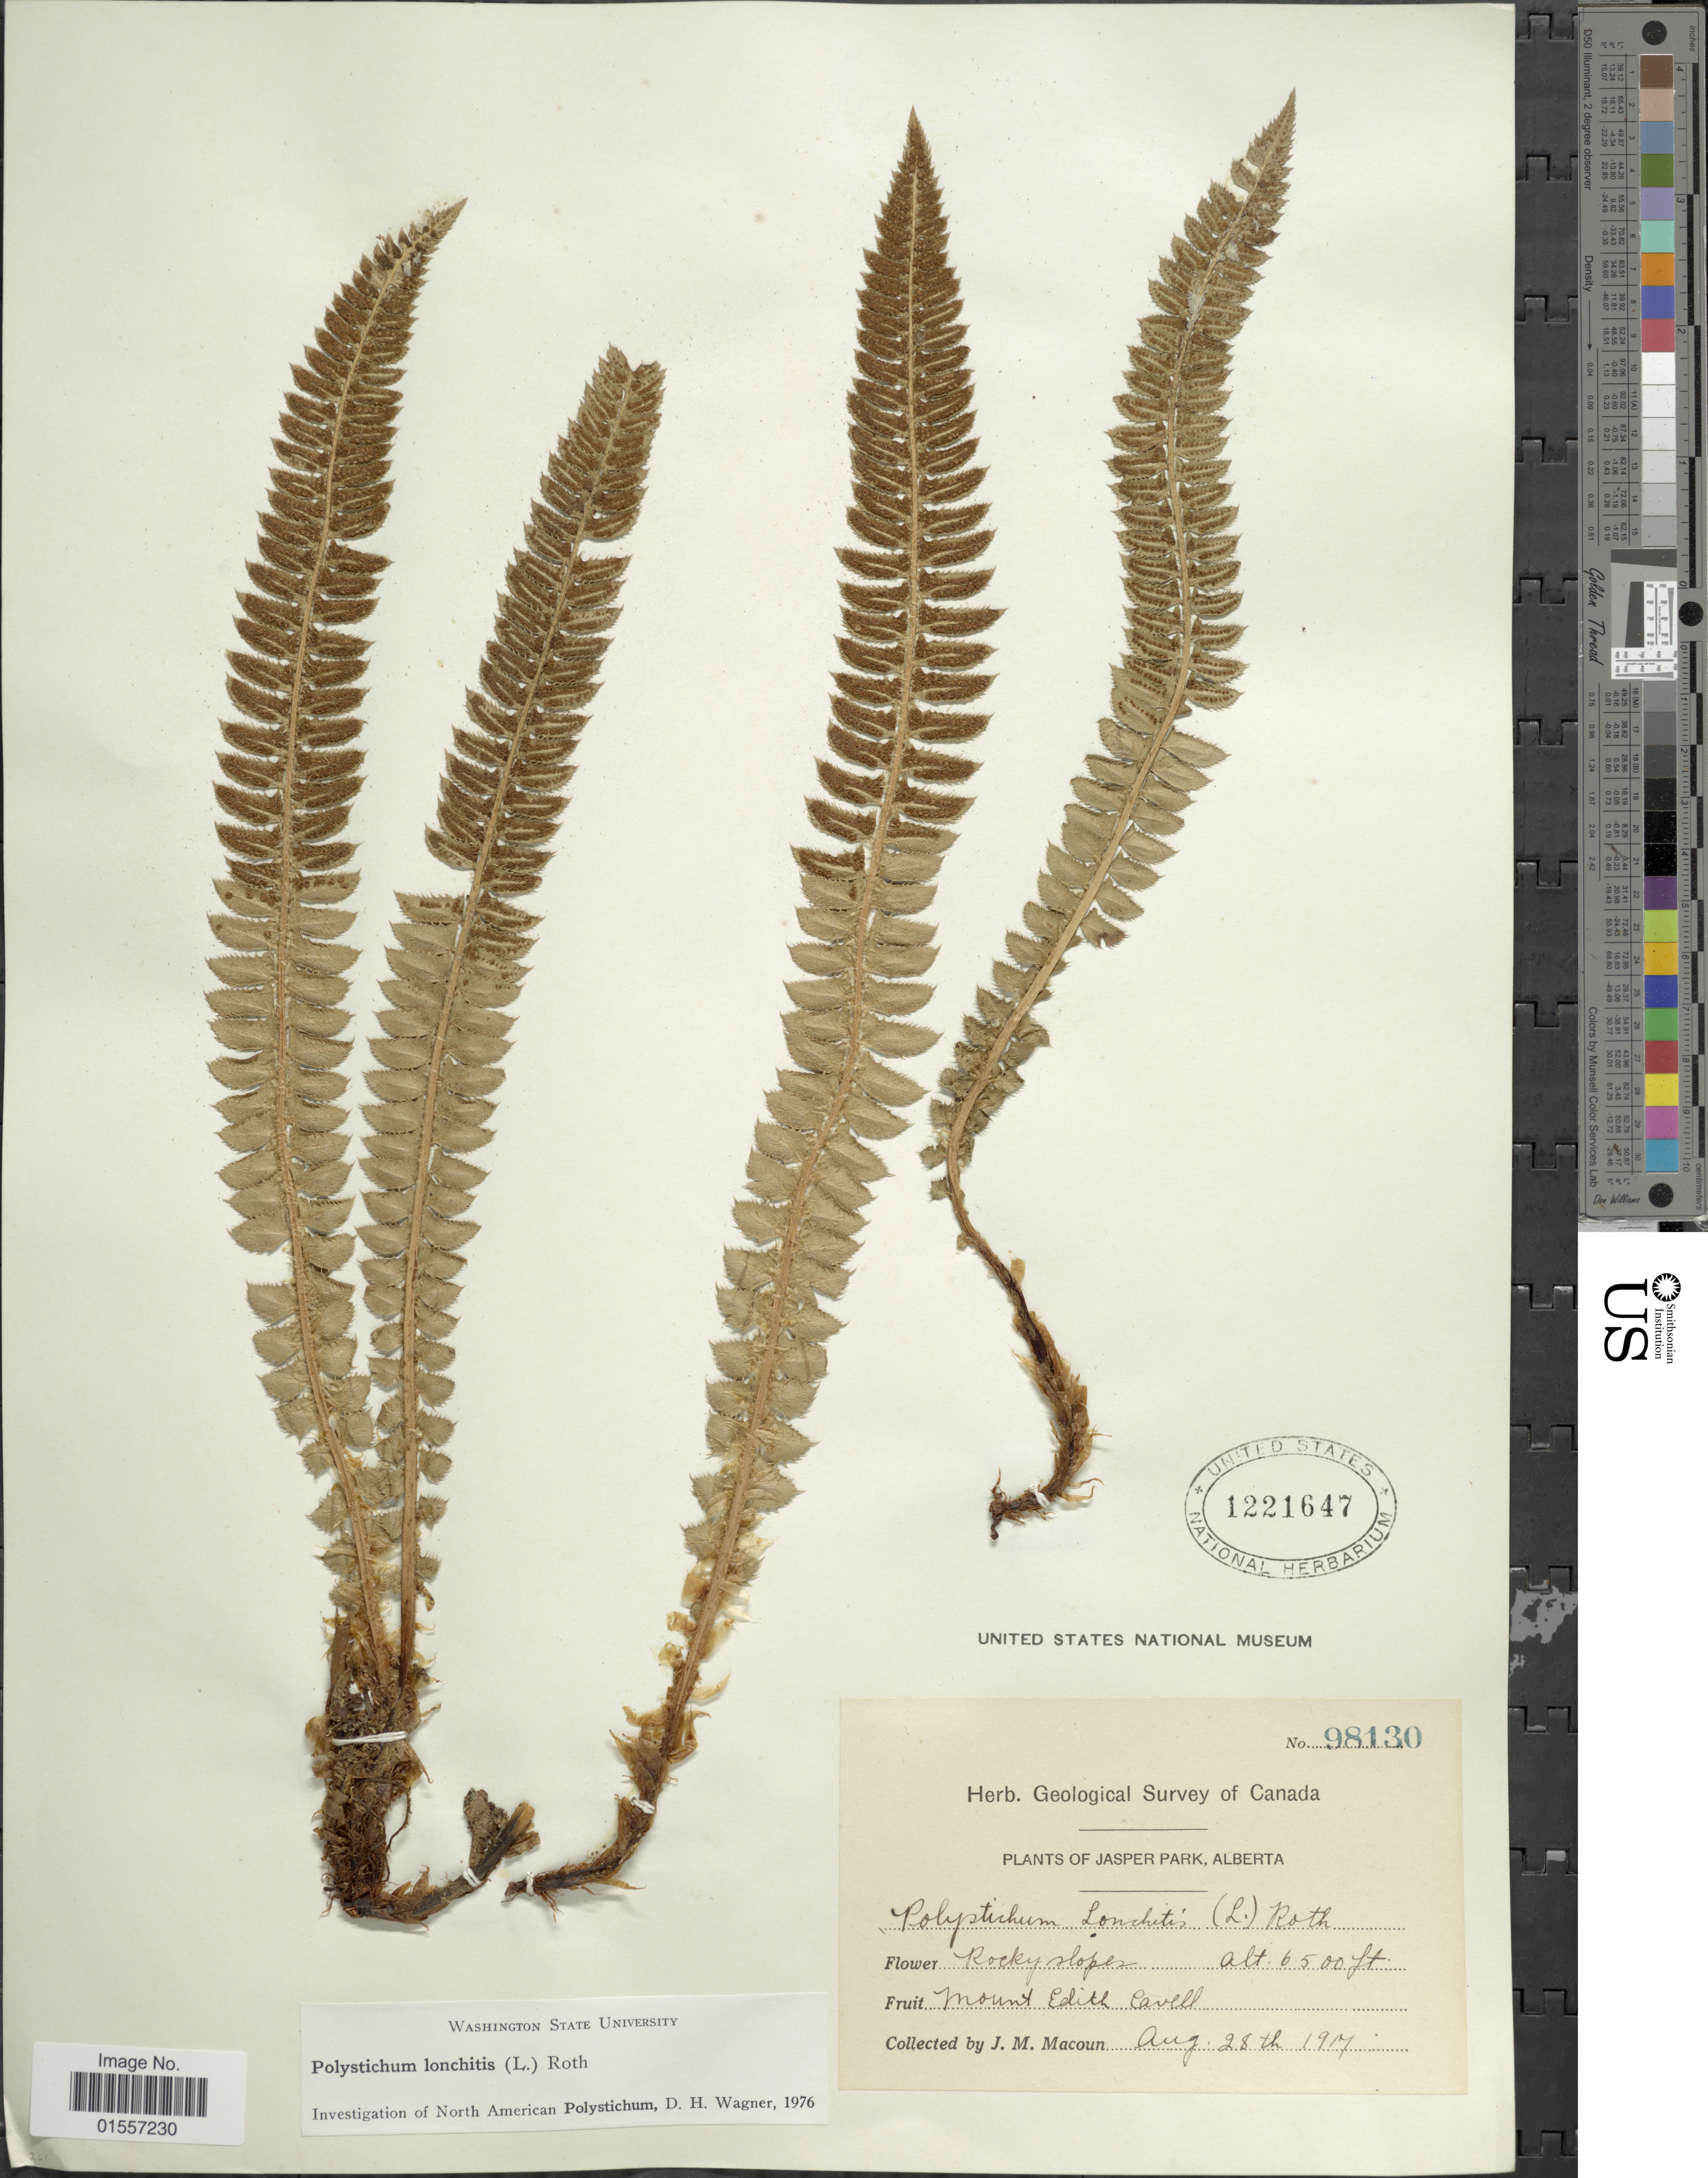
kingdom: Plantae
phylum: Tracheophyta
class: Polypodiopsida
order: Polypodiales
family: Dryopteridaceae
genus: Polystichum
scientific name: Polystichum lonchitis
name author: (Roth) L.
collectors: J. Macoun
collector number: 98130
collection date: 1917-08-28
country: Canada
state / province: Alberta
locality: Jasper Park, Mount Edith Cavell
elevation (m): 1981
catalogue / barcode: US 1221647